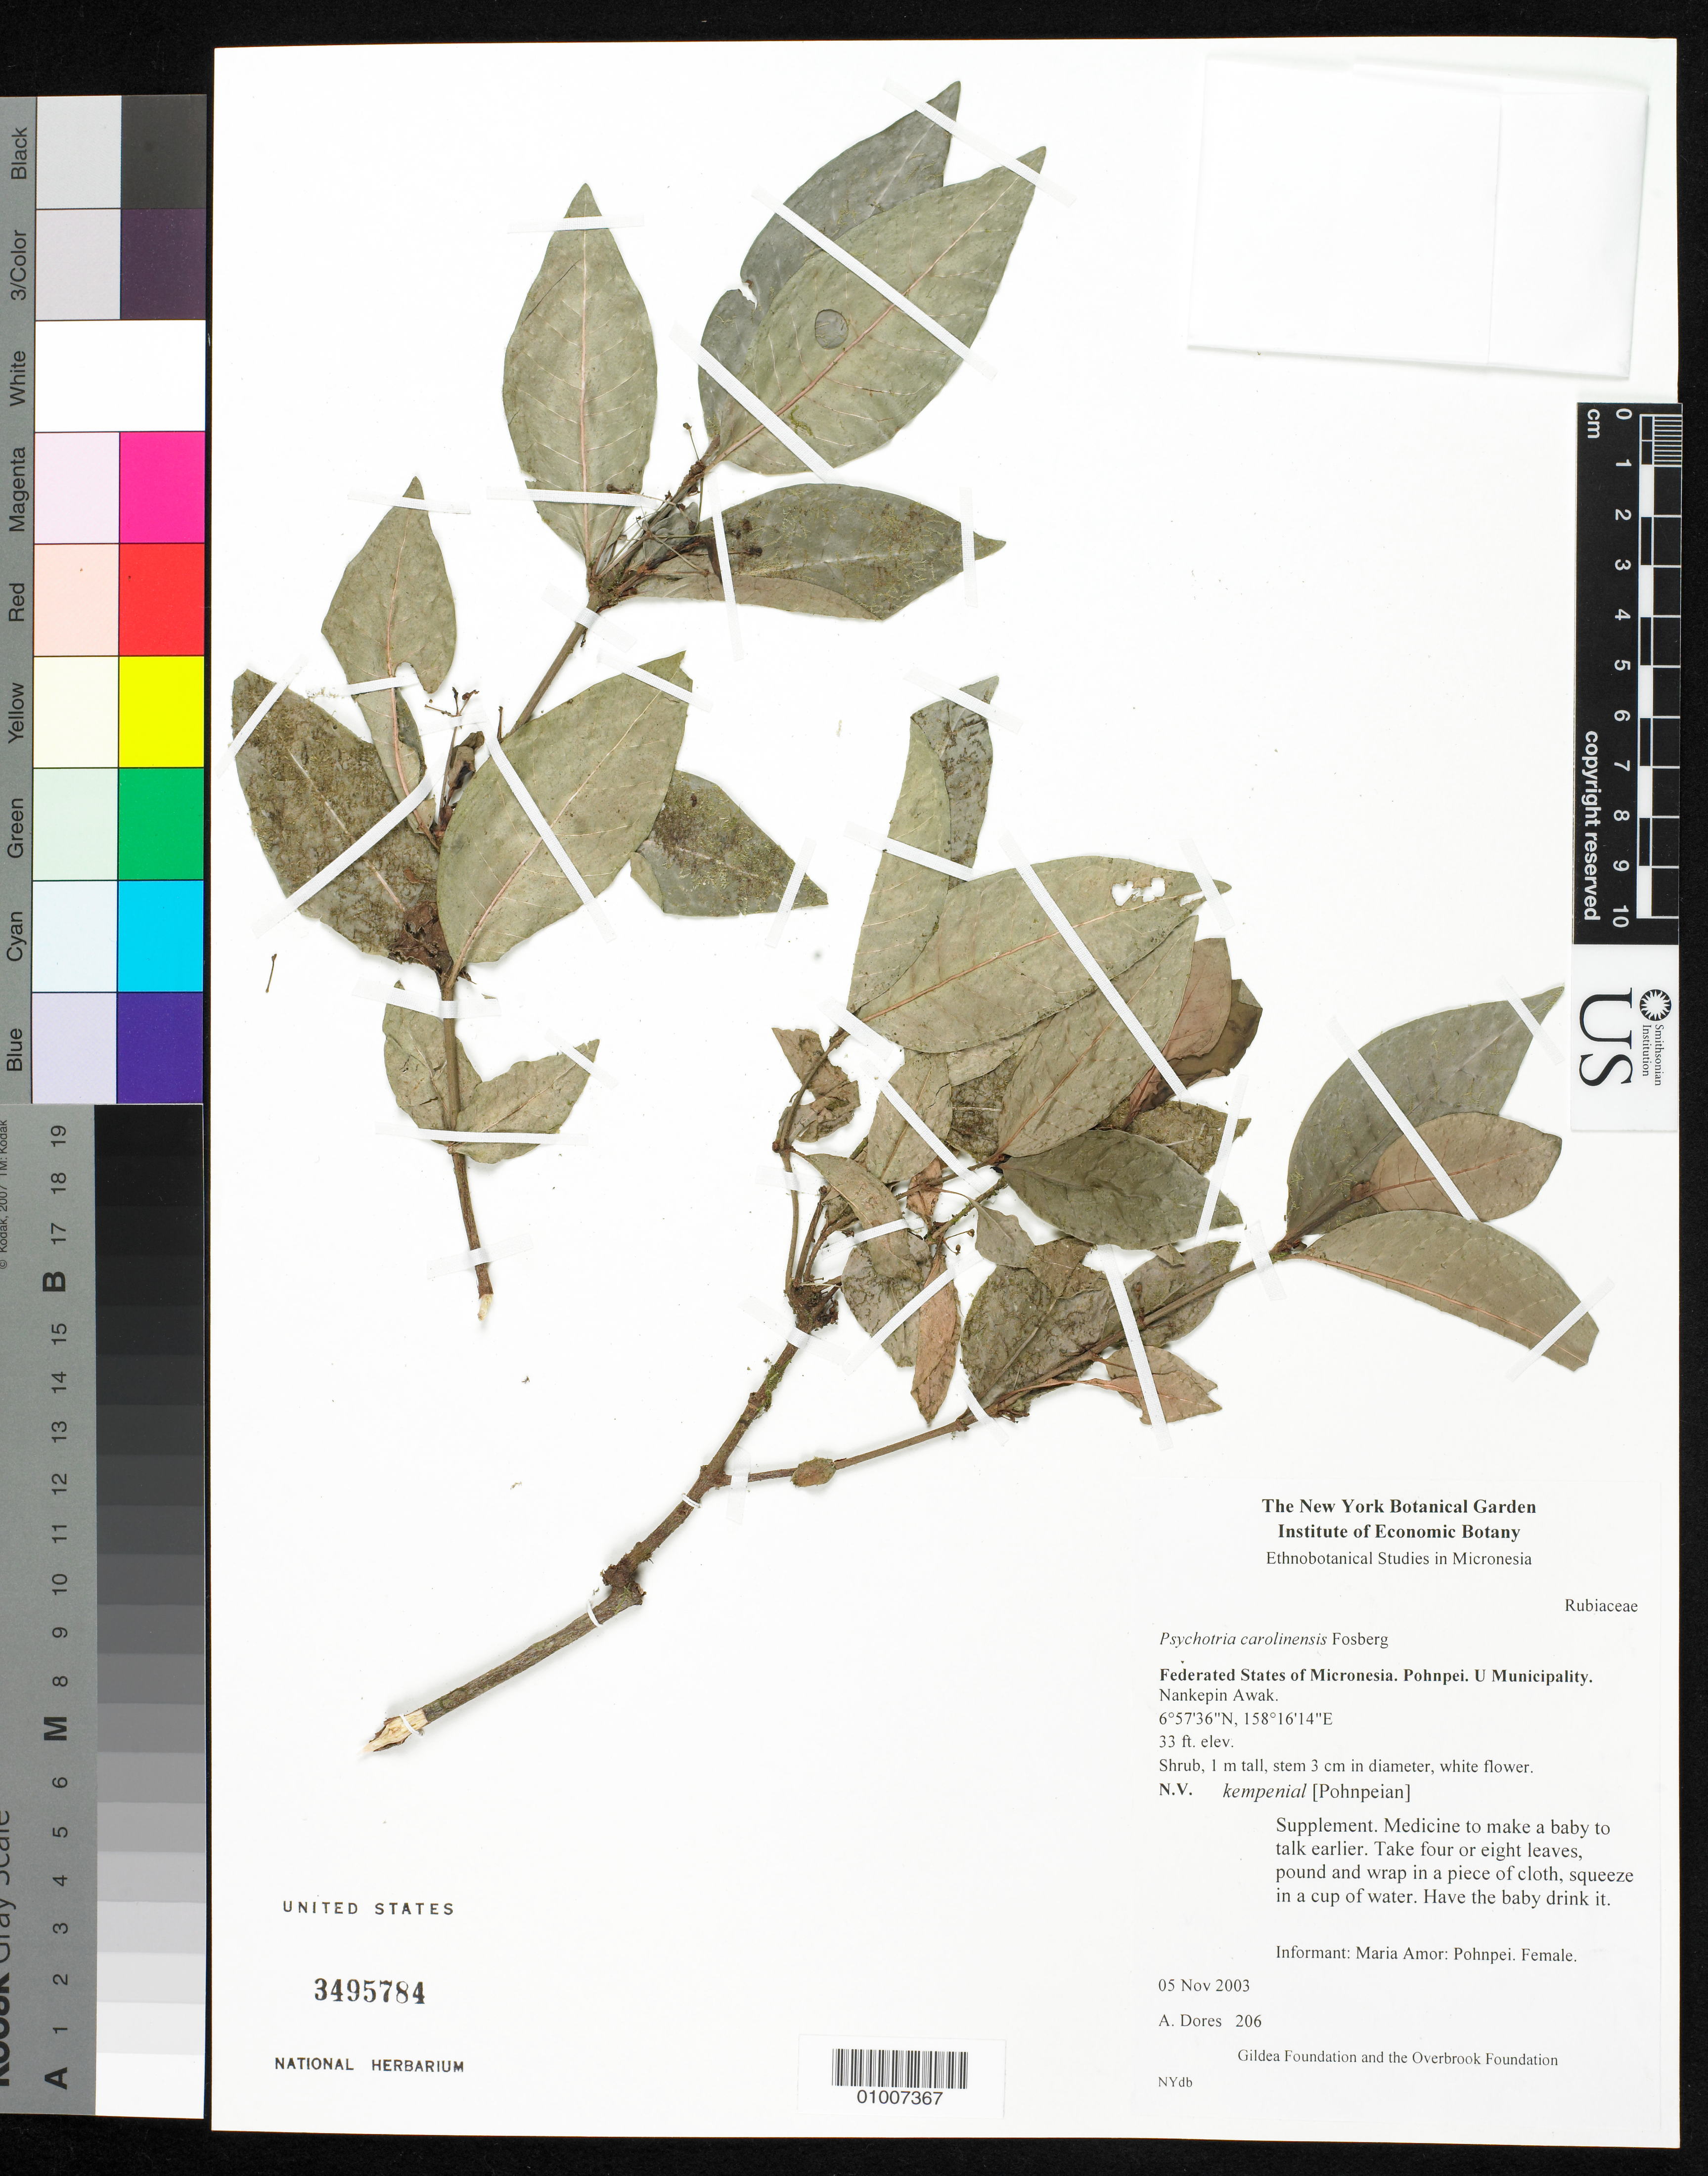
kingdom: Plantae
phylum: Tracheophyta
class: Magnoliopsida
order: Gentianales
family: Rubiaceae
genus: Psychotria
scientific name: Psychotria carolinensis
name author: (Valeton) Fosberg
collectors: A. Dores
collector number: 206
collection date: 2003-11-05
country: Micronesia, Federated States of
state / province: Pohnpei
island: Pohnpei [Ponape]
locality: Nankepin Awak, U Muncipality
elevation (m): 10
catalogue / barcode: US 3495784